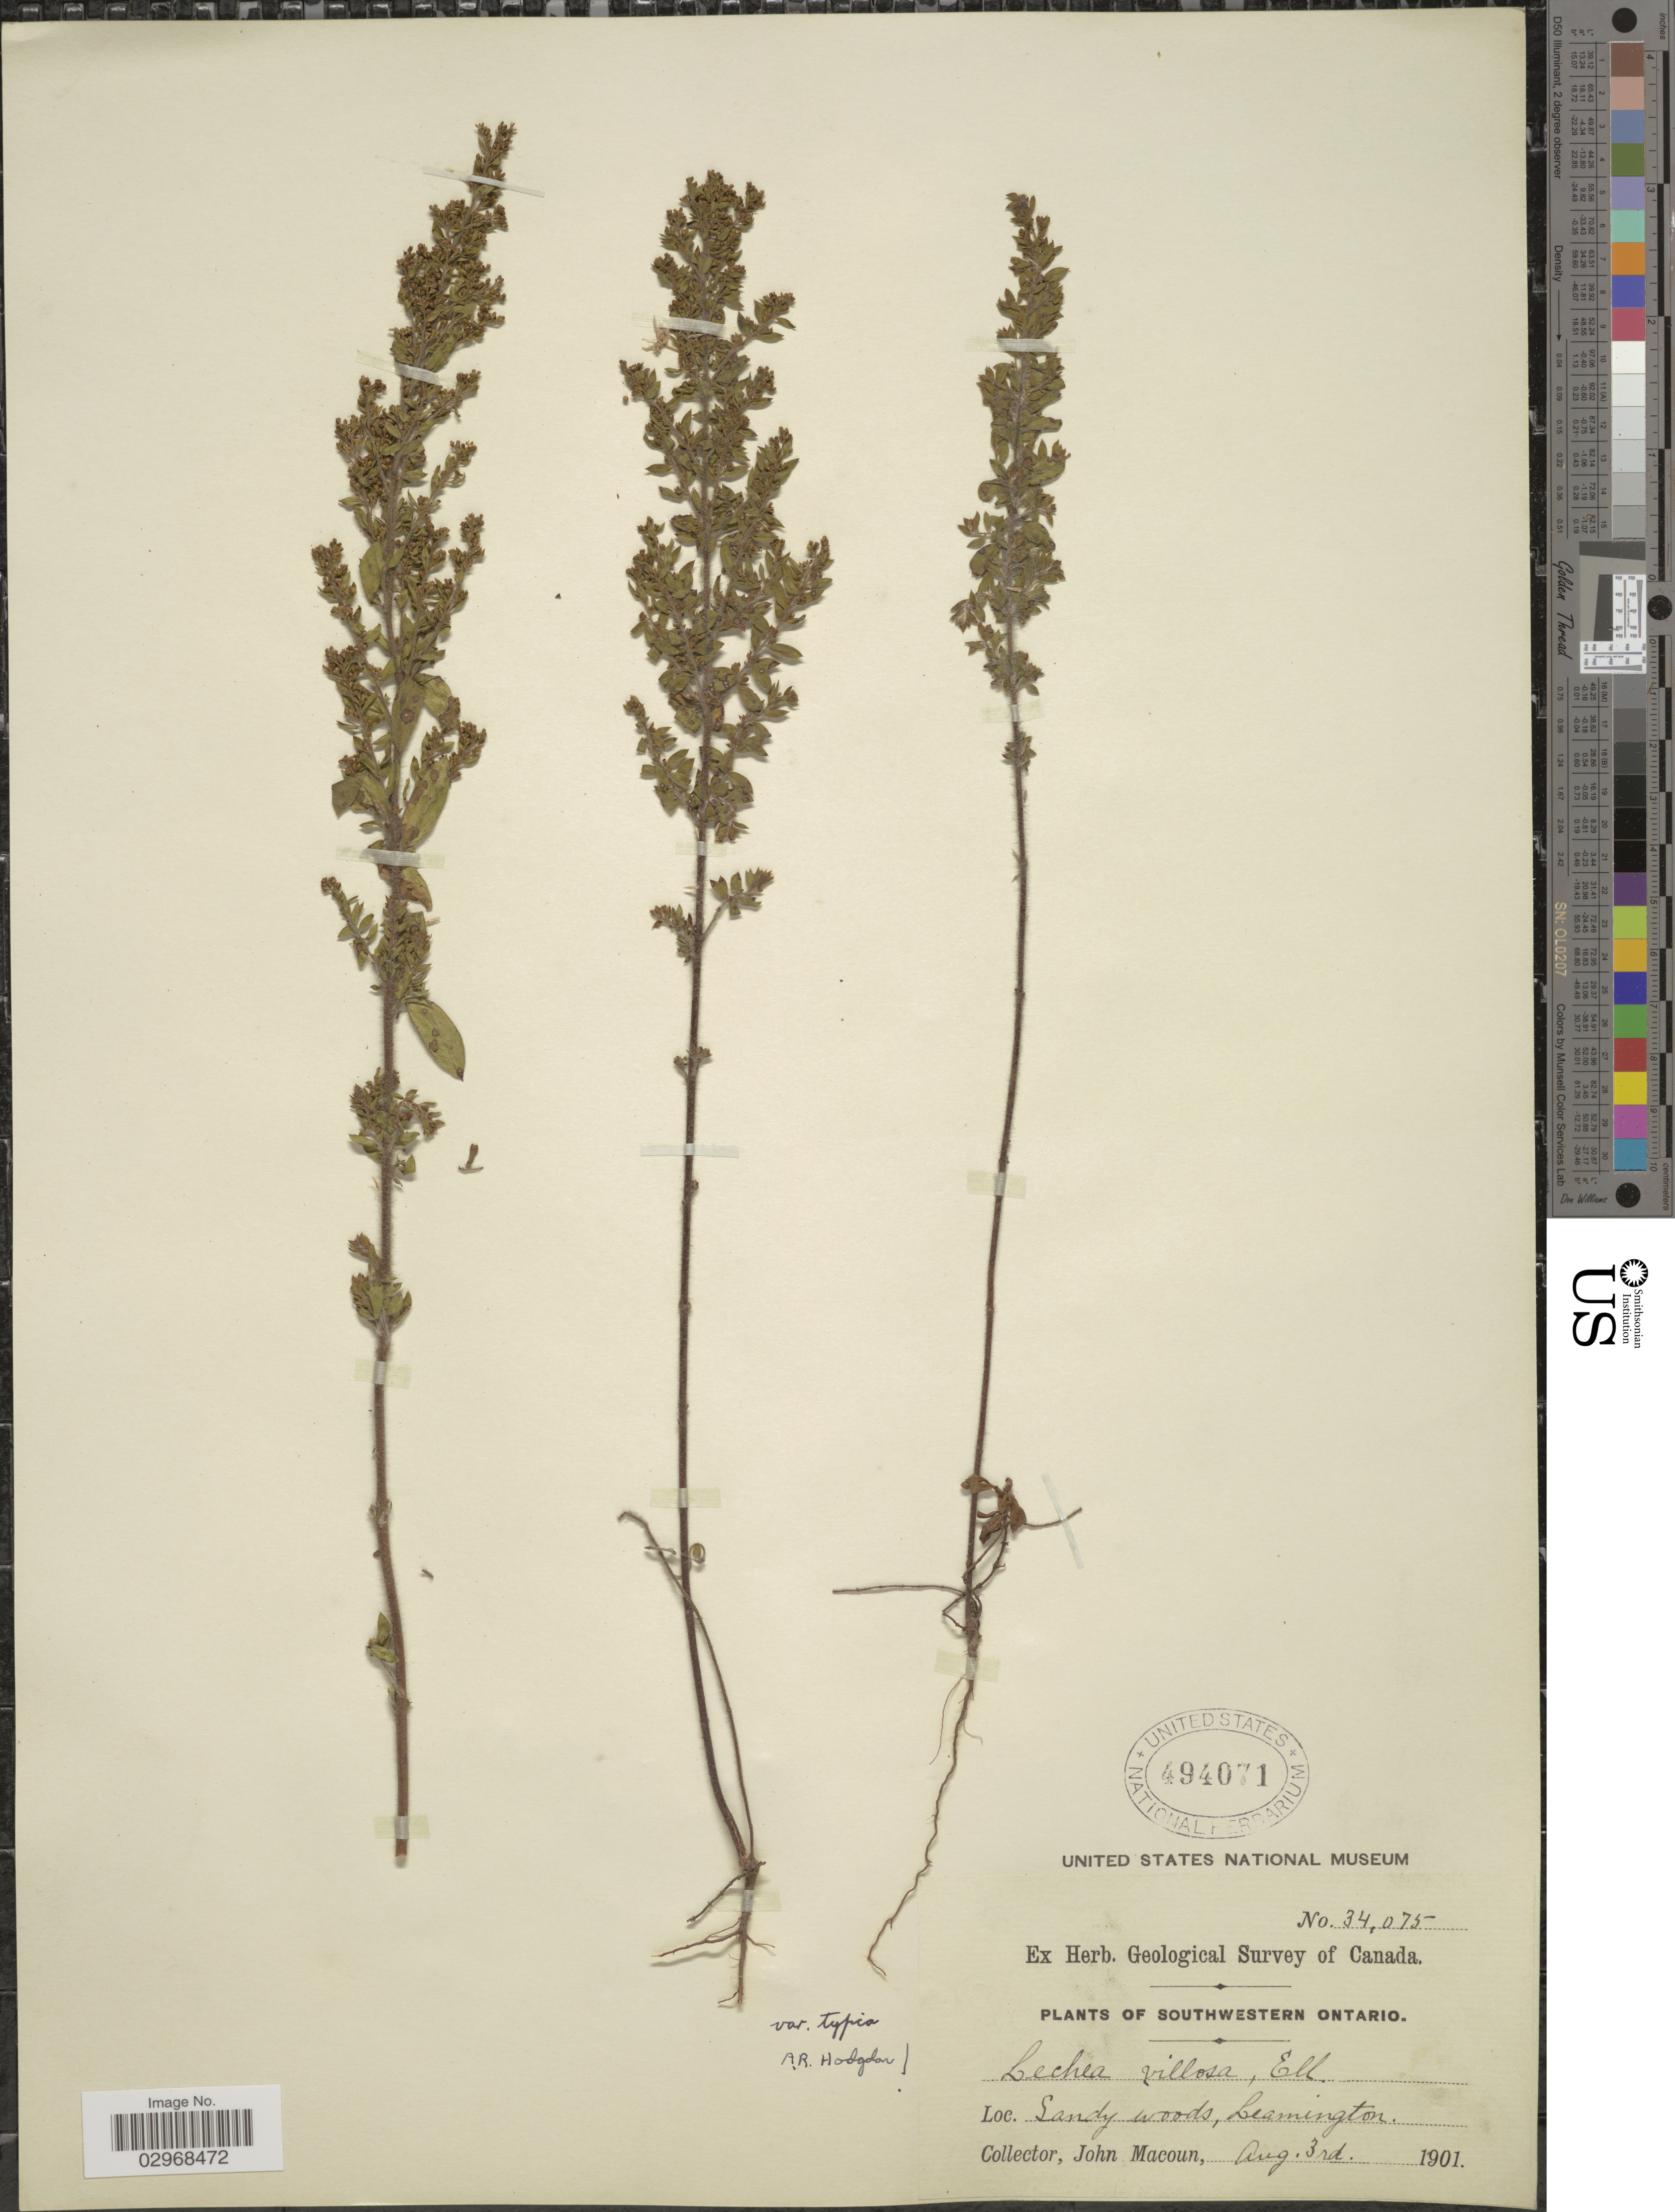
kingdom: Plantae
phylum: Tracheophyta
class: Magnoliopsida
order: Malvales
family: Cistaceae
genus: Lechea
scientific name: Lechea villosa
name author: Elliott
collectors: J. Macoun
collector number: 34075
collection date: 1901-08-03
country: Canada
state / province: Ontario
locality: Southwestern Ontario, Leamington.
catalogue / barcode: US 494071